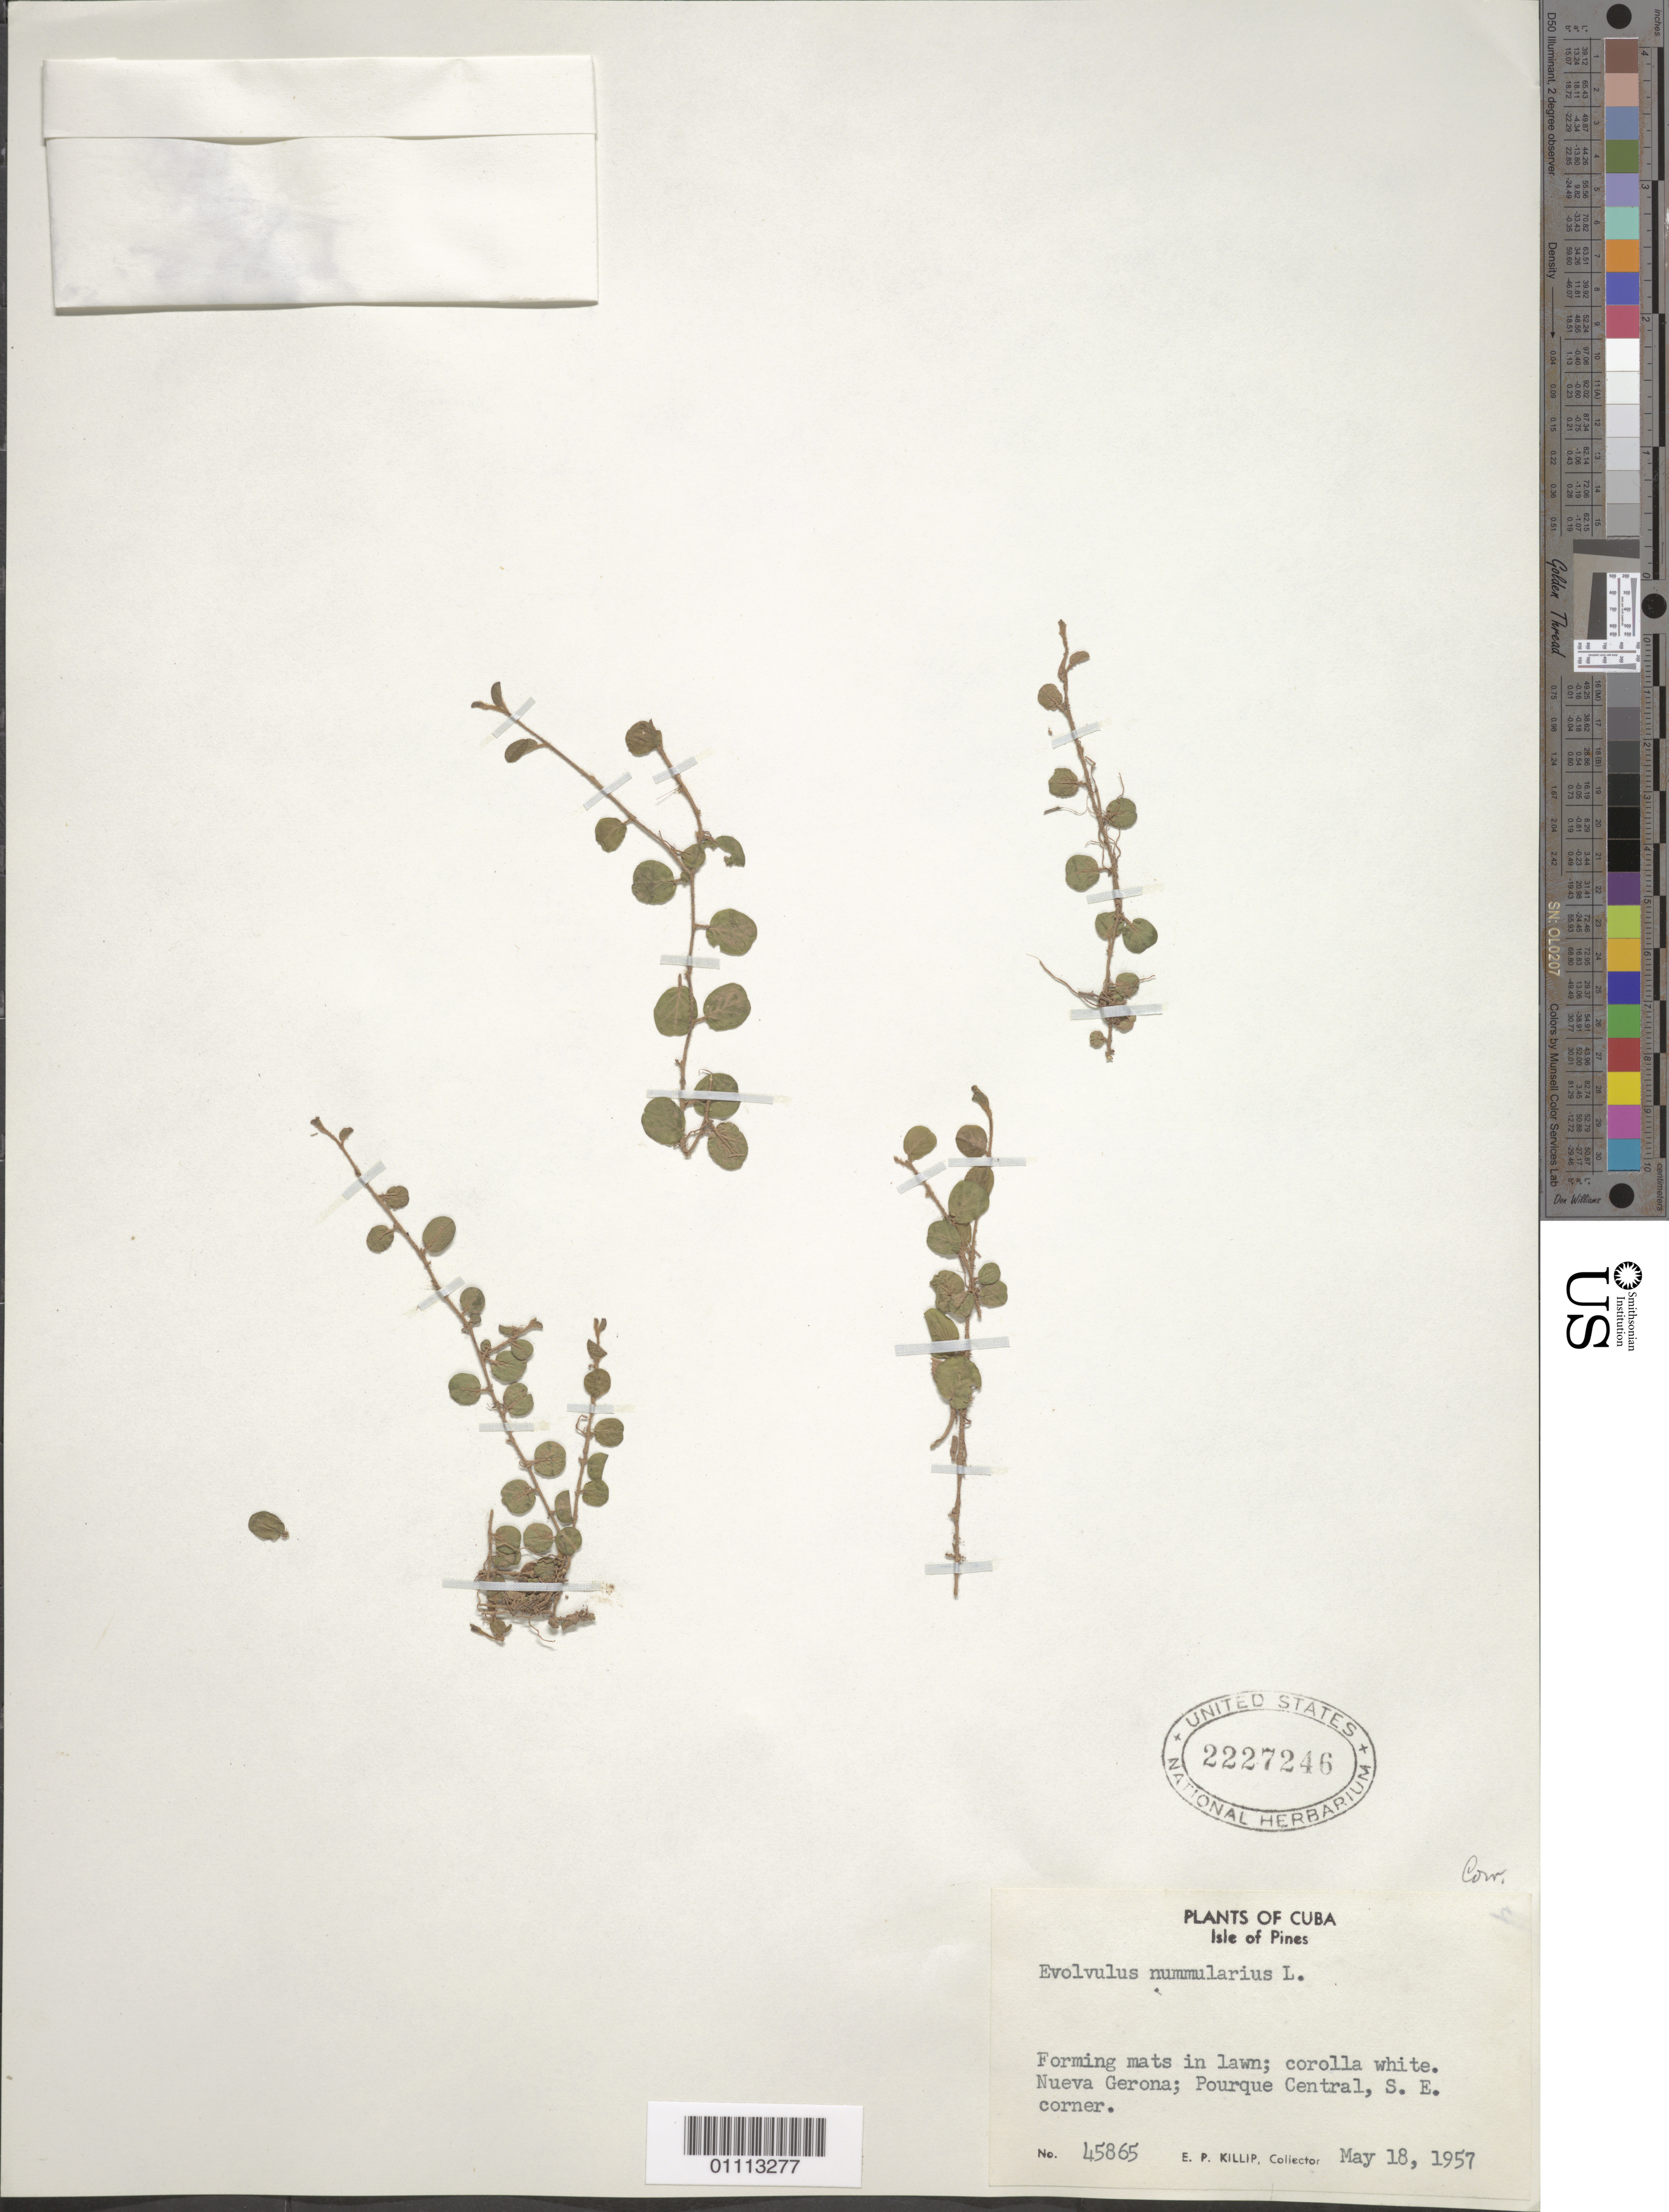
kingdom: Plantae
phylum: Tracheophyta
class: Magnoliopsida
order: Solanales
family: Convolvulaceae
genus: Evolvulus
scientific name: Evolvulus nummularius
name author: (L.) L.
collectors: E. P. Killip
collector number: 45865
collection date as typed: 18 May 1957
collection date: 1957-05-18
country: Cuba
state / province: Isla de La Juventud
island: Isla de la Juventud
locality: Nueva Gerona; Pourque Central, S E corner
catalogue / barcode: US 2227246